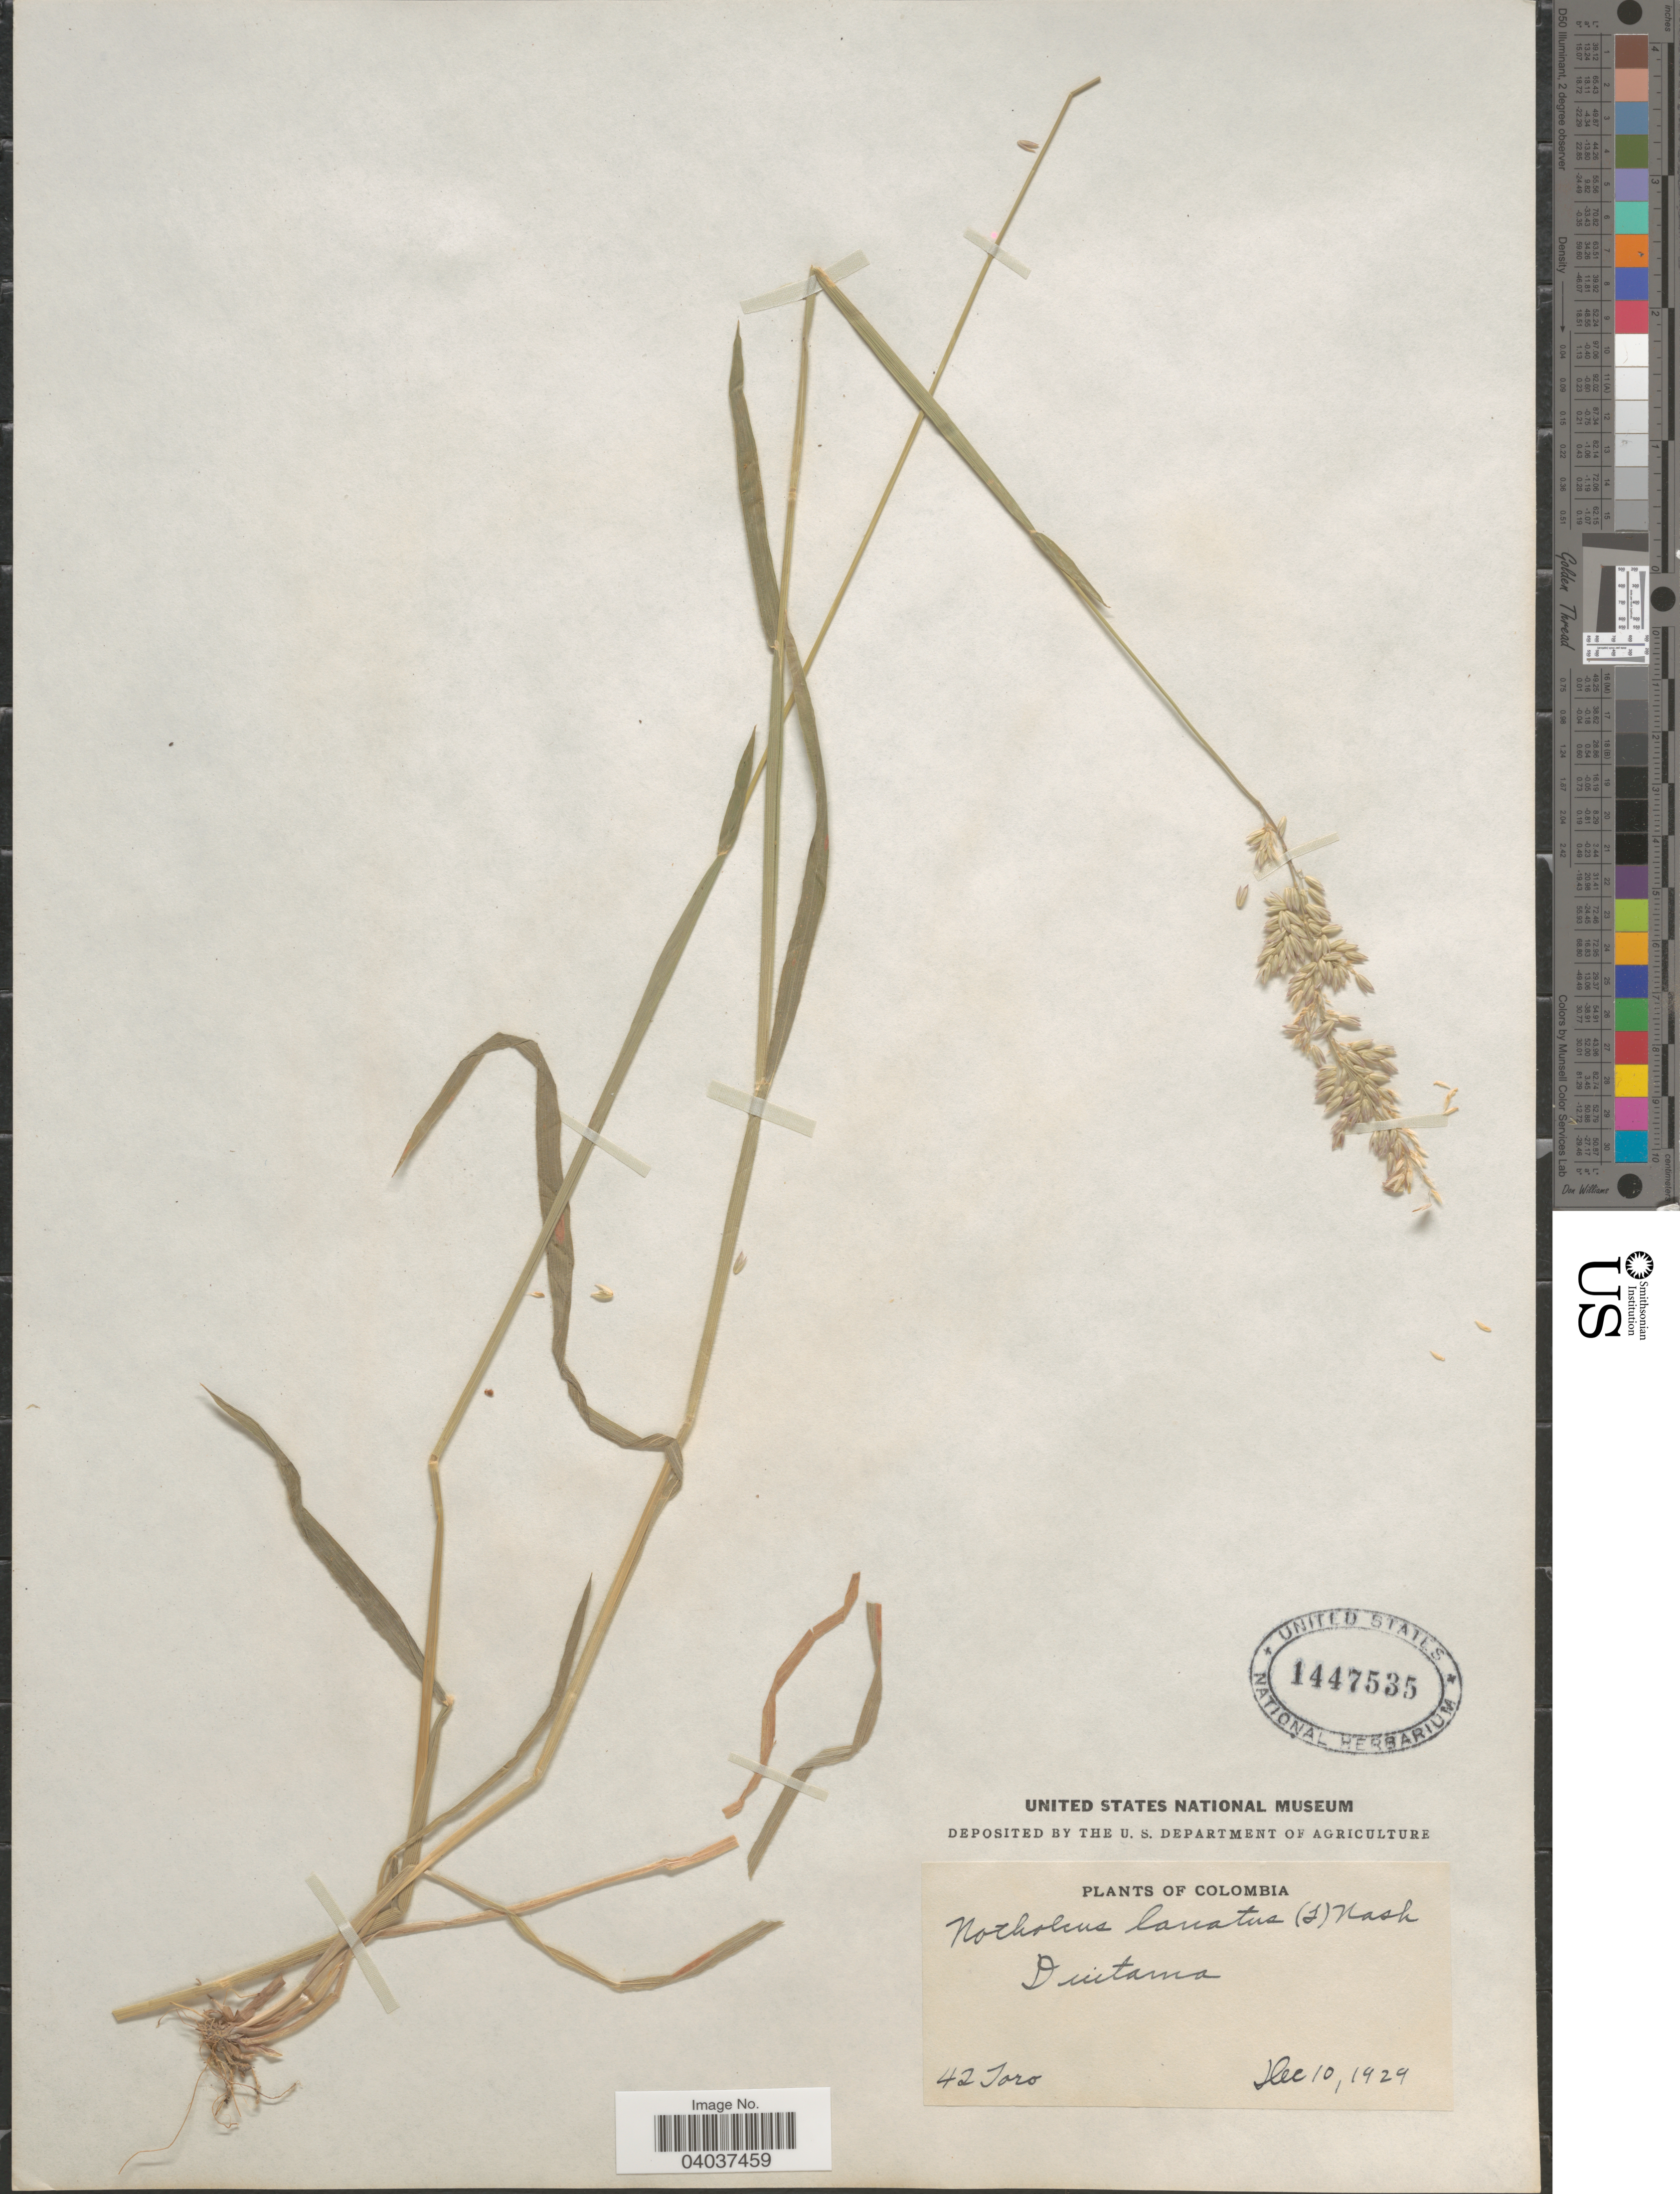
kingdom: Plantae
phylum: Tracheophyta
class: Liliopsida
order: Poales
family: Poaceae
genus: Holcus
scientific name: Holcus lanatus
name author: L.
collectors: -. Toro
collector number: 42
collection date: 1929-12-10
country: Colombia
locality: Duitama.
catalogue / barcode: US 1447535